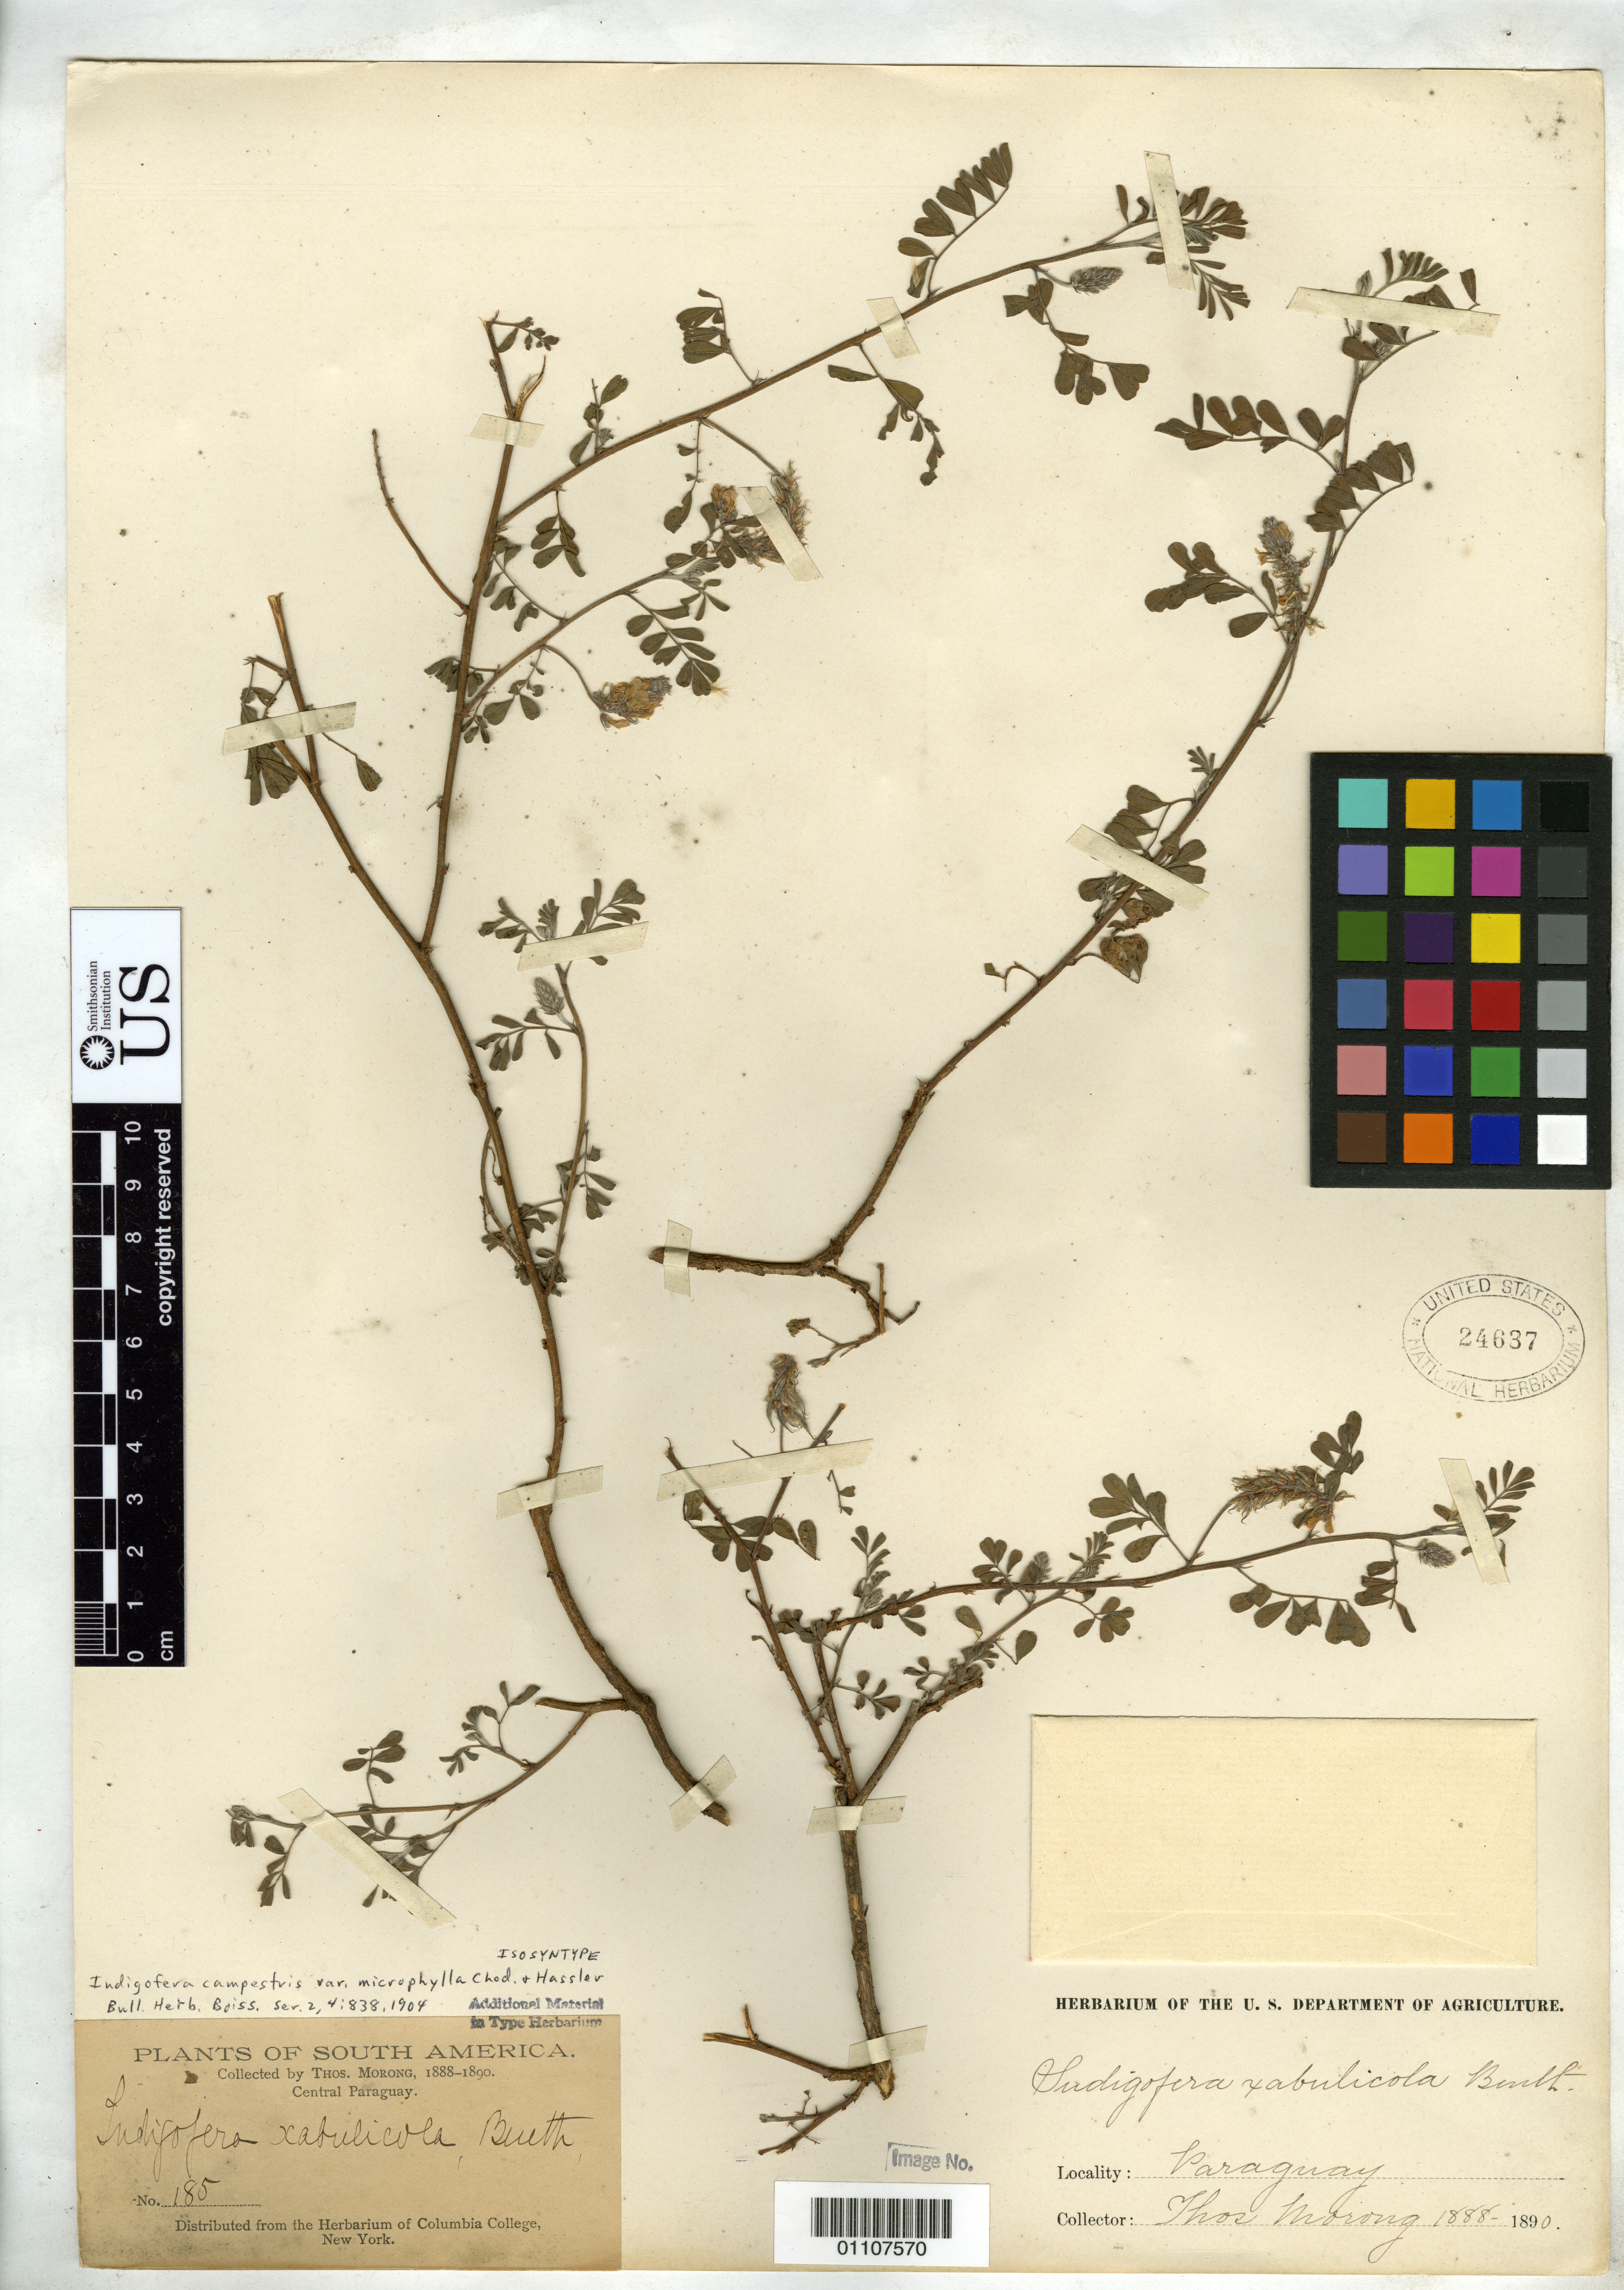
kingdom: Plantae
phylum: Tracheophyta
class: Magnoliopsida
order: Fabales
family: Fabaceae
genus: Indigofera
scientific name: Indigofera campestris var. microphylla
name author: Chodat & Hassl.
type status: Isosyntype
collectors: T. Morong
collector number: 185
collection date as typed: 1888 to -- --- 1890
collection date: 1888/1890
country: Paraguay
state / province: Central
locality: Pilcomoyo River.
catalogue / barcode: US 24637